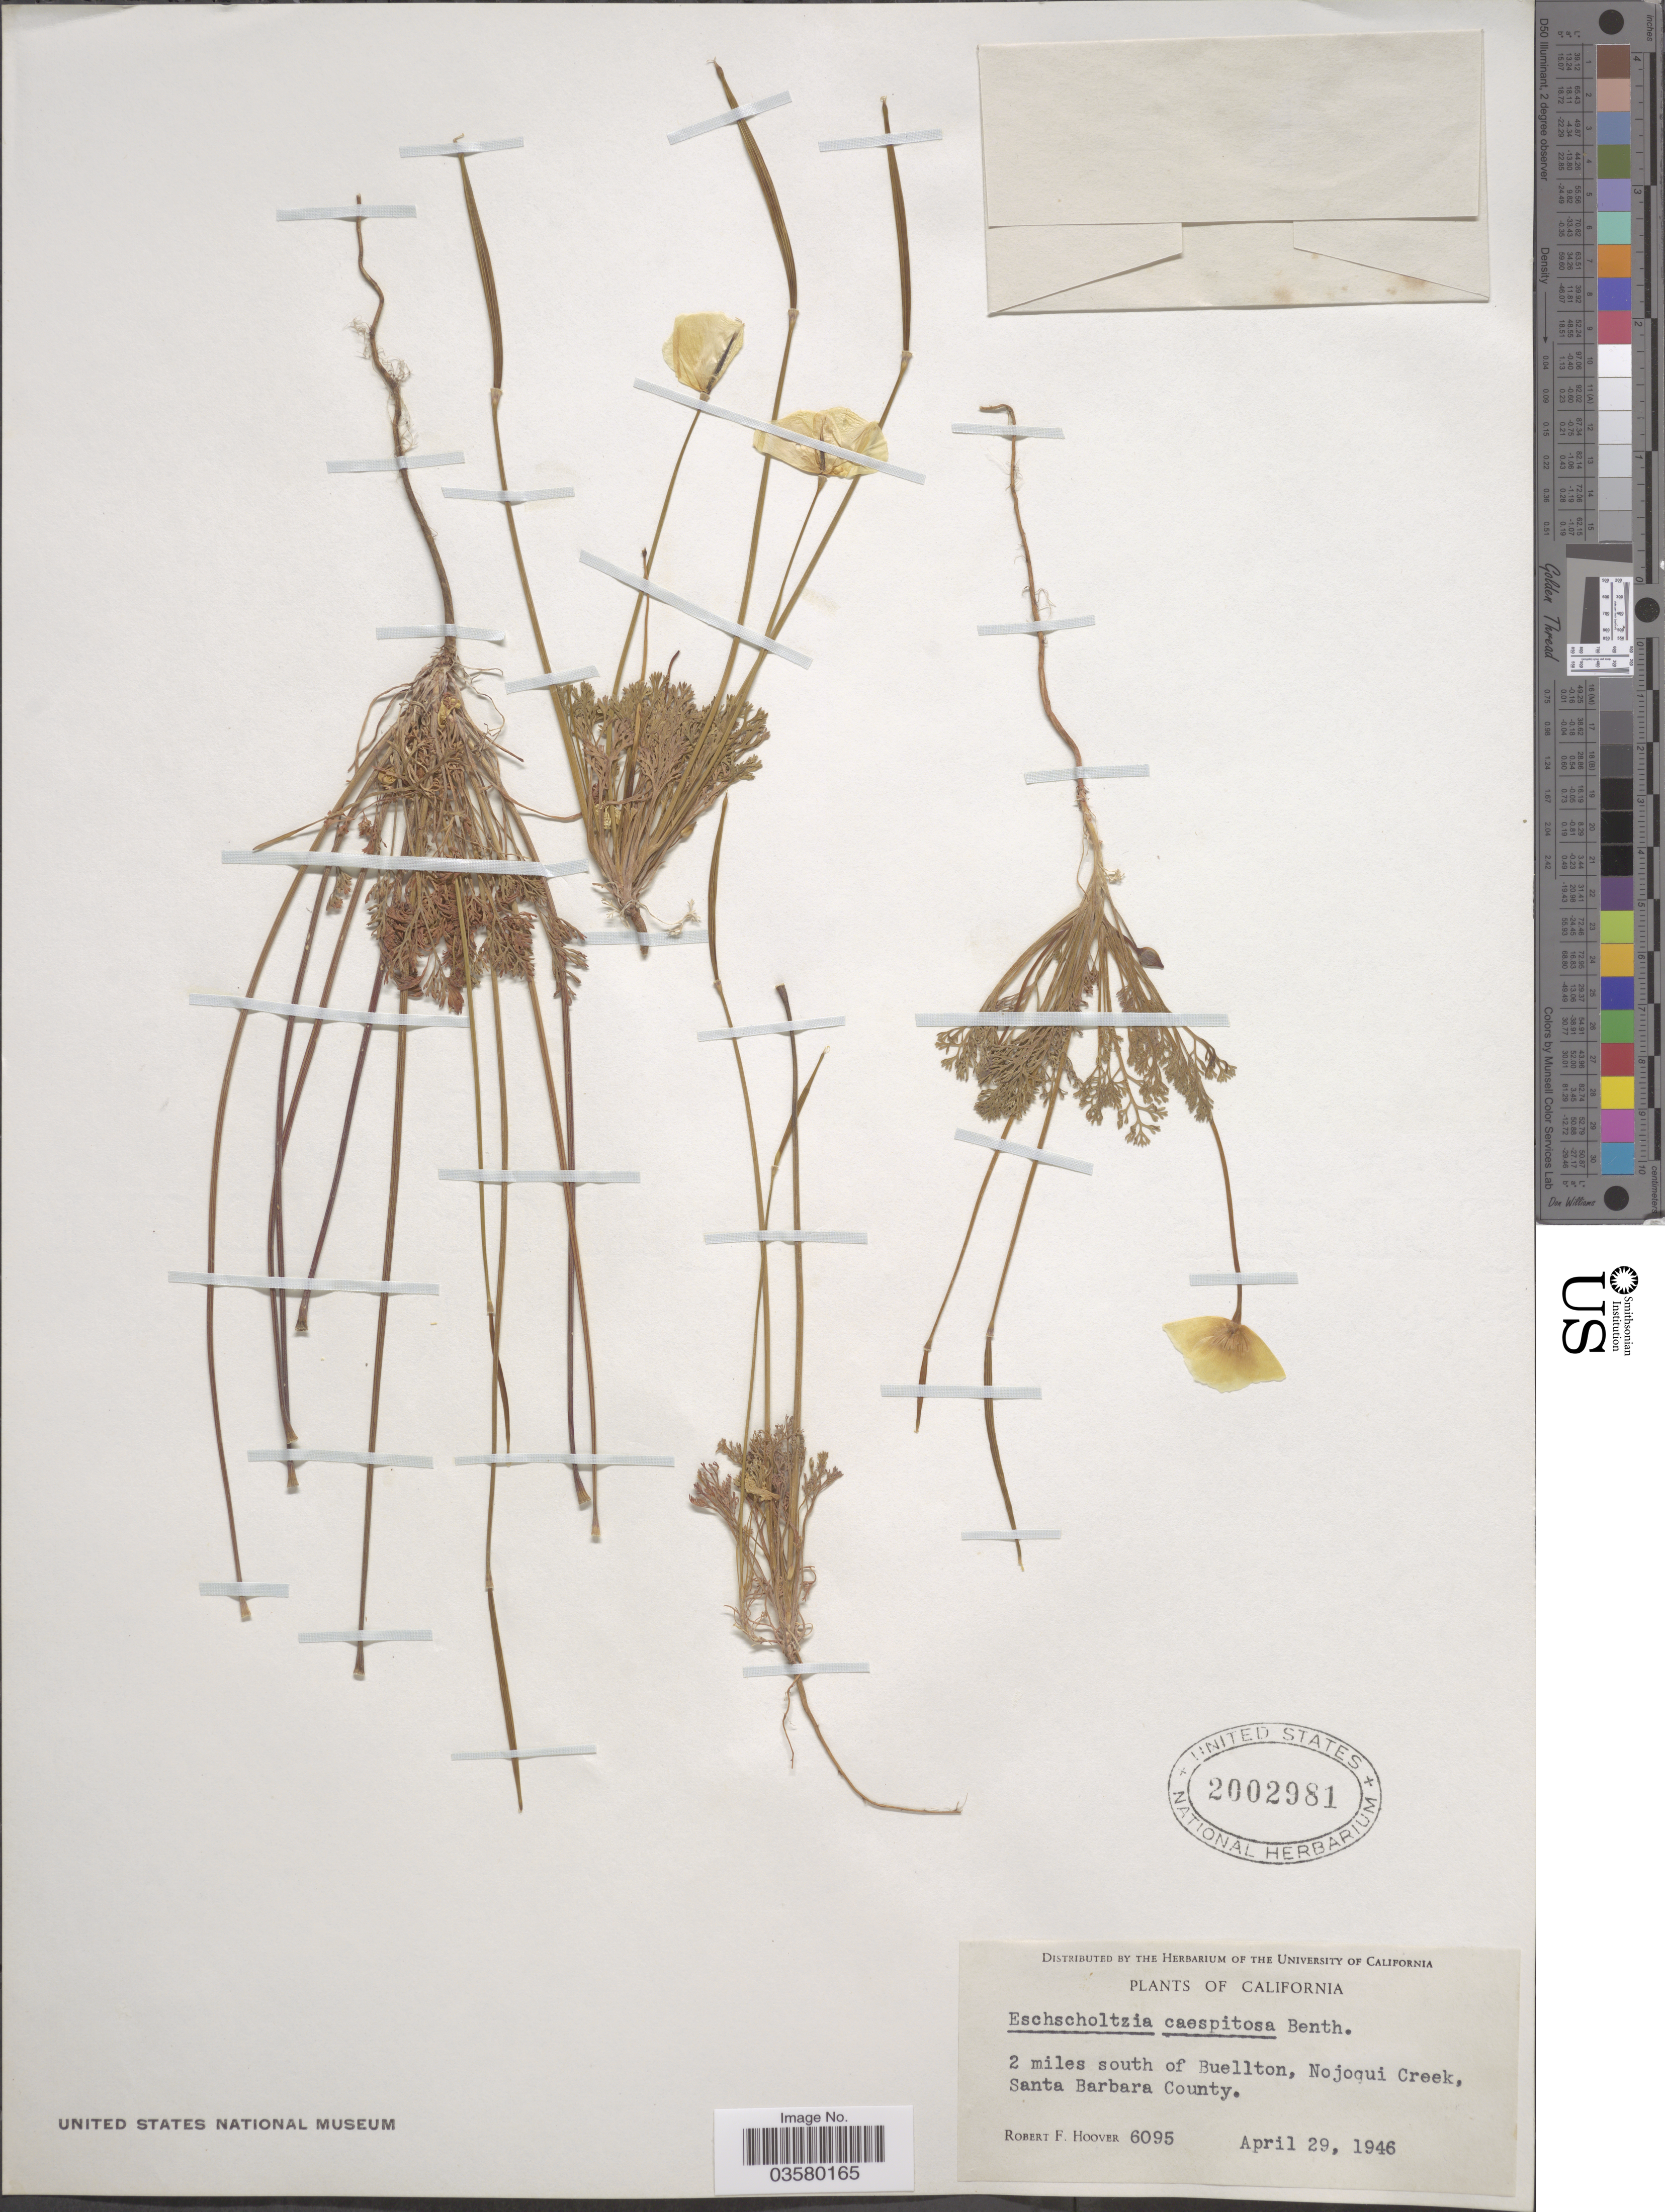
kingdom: Plantae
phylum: Tracheophyta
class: Magnoliopsida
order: Ranunculales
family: Papaveraceae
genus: Eschscholzia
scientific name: Eschscholzia caespitosa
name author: Benth.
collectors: R. F. Hoover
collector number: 6095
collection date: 1946-04-29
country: United States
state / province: California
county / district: Santa Barbara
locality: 2 miles south of Buellton, Nojoqui Creek, Santa Barbara County.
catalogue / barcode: US 2002981